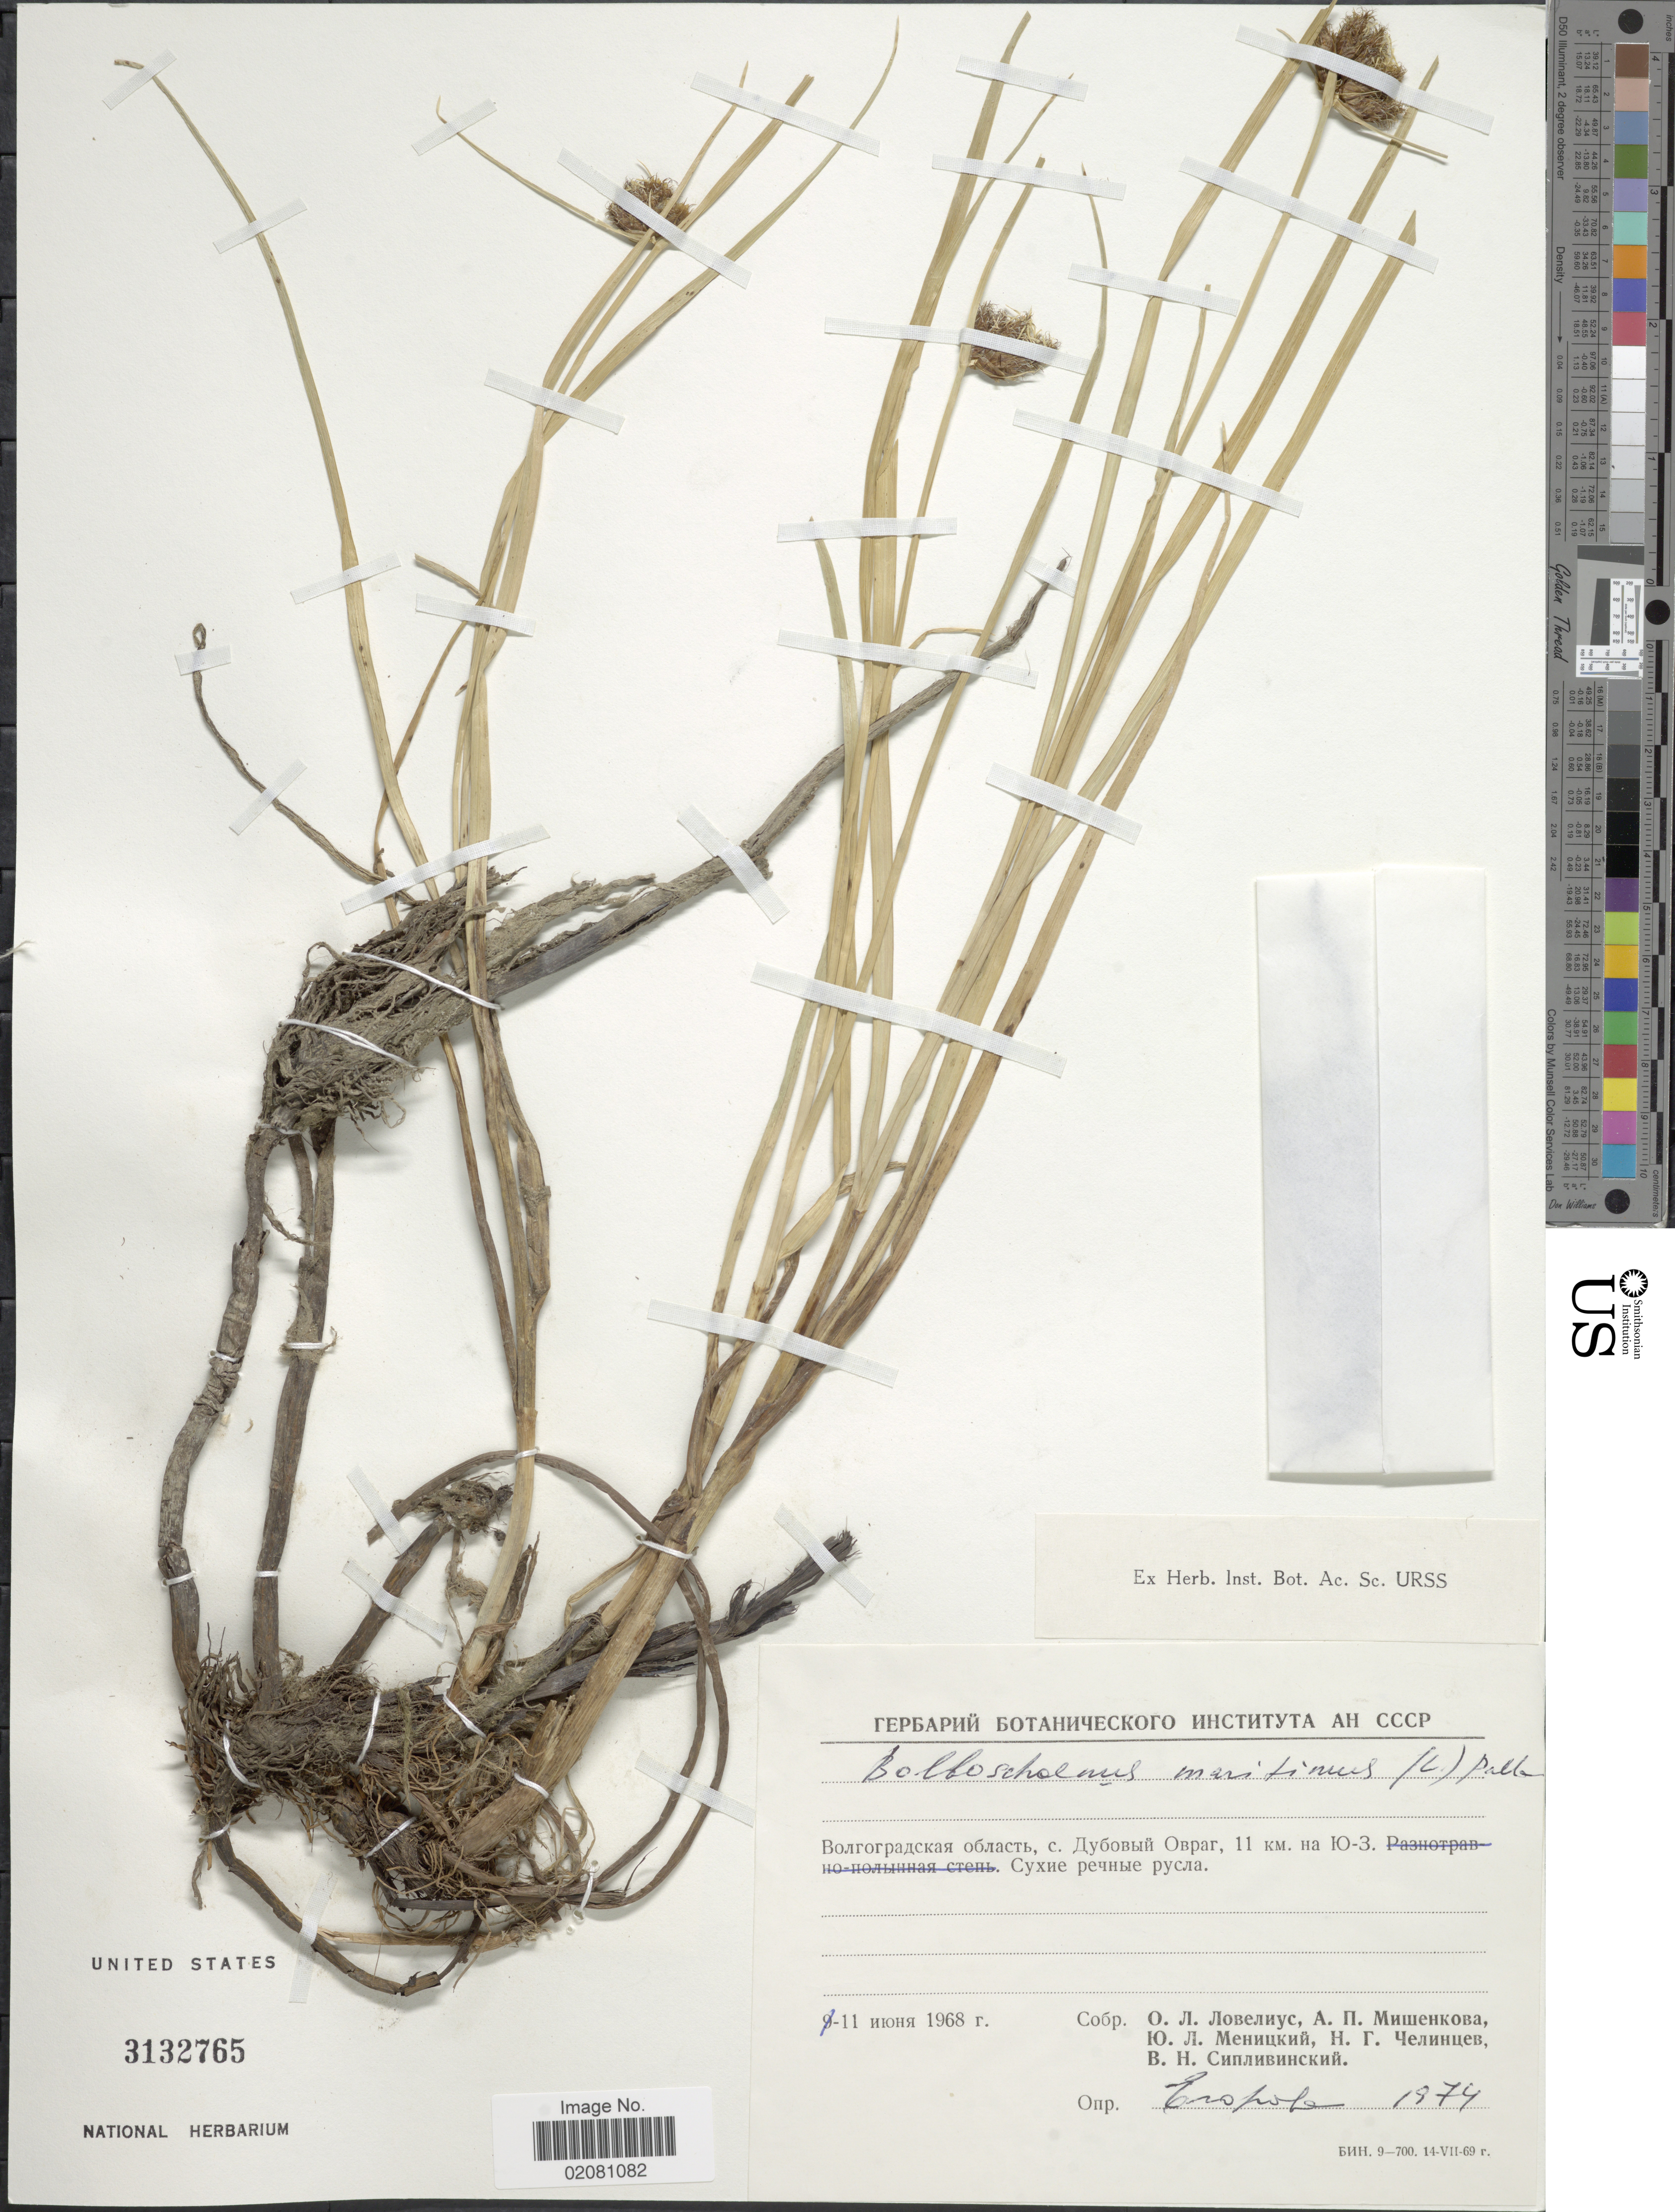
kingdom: Plantae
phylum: Tracheophyta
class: Liliopsida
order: Poales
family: Cyperaceae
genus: Bolboschoenus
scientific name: Bolboschoenus maritimus subsp. maritimus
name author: (L.) Palla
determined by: Strong, Mark T., (BOT), Smithsonian Institution - National Museum of Natural History (UNITED STATES)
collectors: O. Lovelius, A. Mishenkova, J. Menitsky, N. Chelintsev & V. N. Siplivinsky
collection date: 1968-06-11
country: Russian Federation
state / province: Volgograd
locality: Village Dubovyy Ovrag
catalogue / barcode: US 3132765